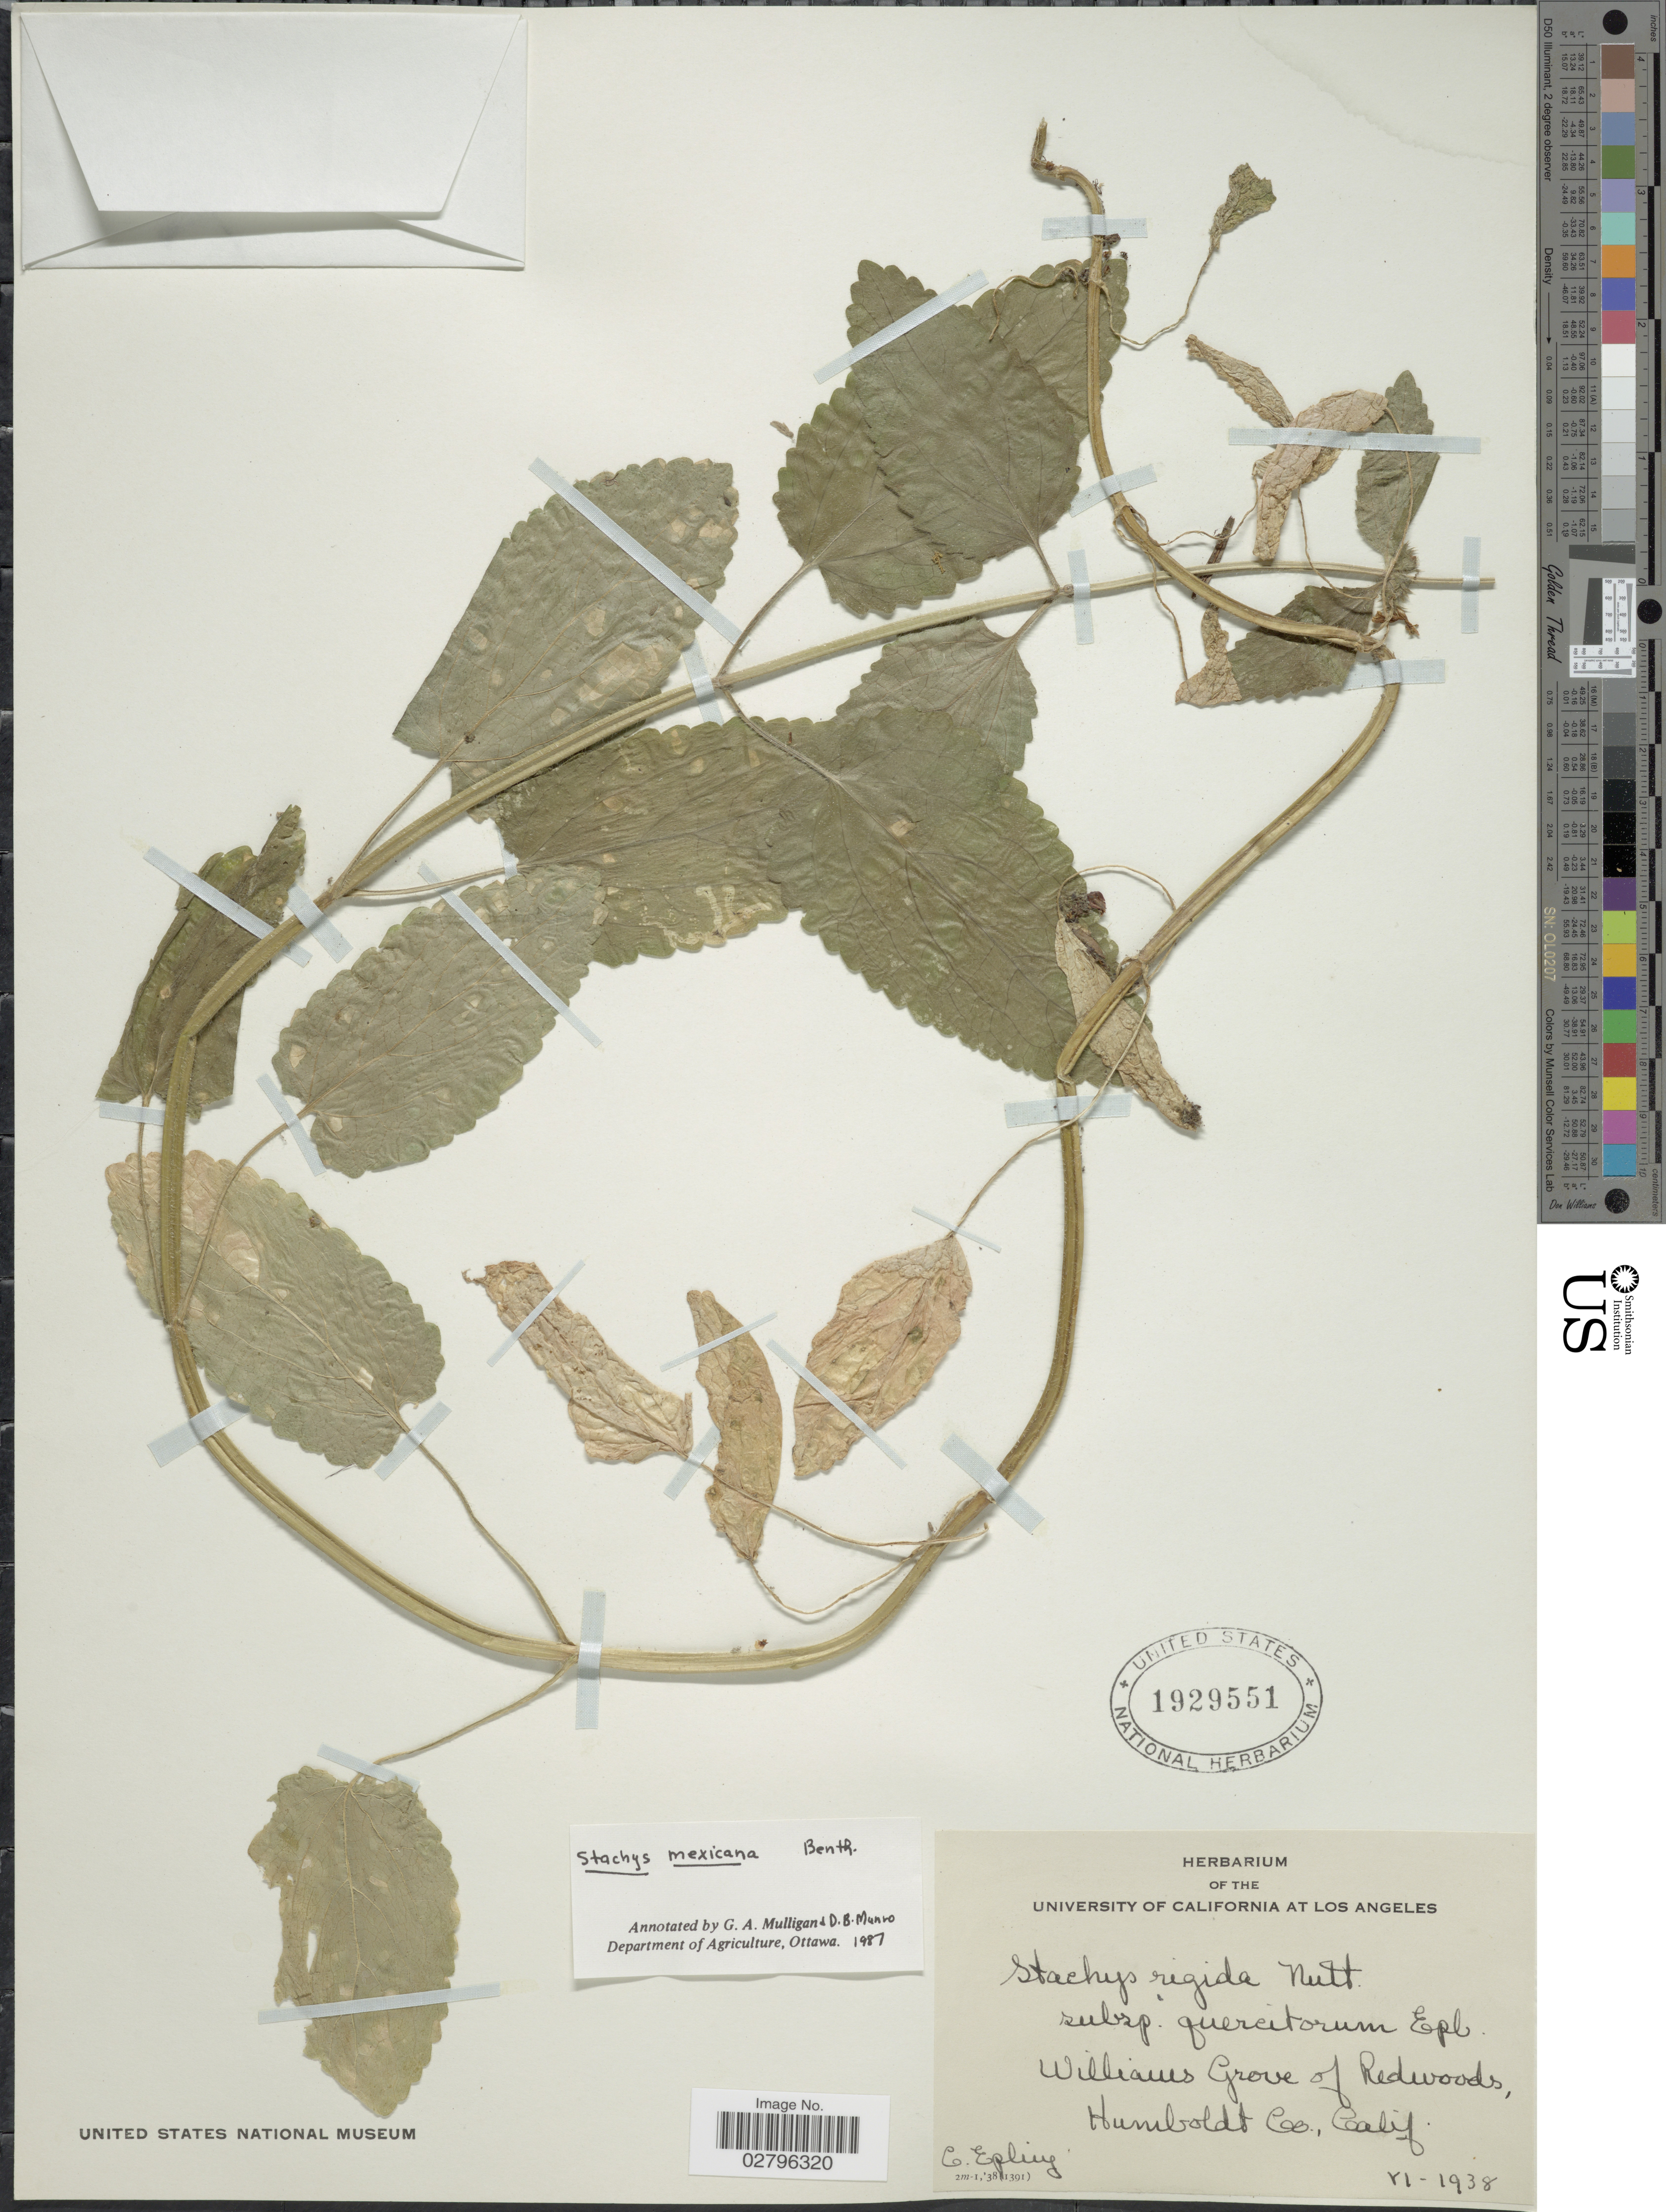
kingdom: Plantae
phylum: Tracheophyta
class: Magnoliopsida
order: Lamiales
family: Lamiaceae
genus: Stachys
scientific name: Stachys mexicana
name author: Benth.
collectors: C. C. Epling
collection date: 1938-06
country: United States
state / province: California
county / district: Humboldt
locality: Williams Grove of Redwoods, Humboldt Co., Calif.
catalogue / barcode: US 1929551